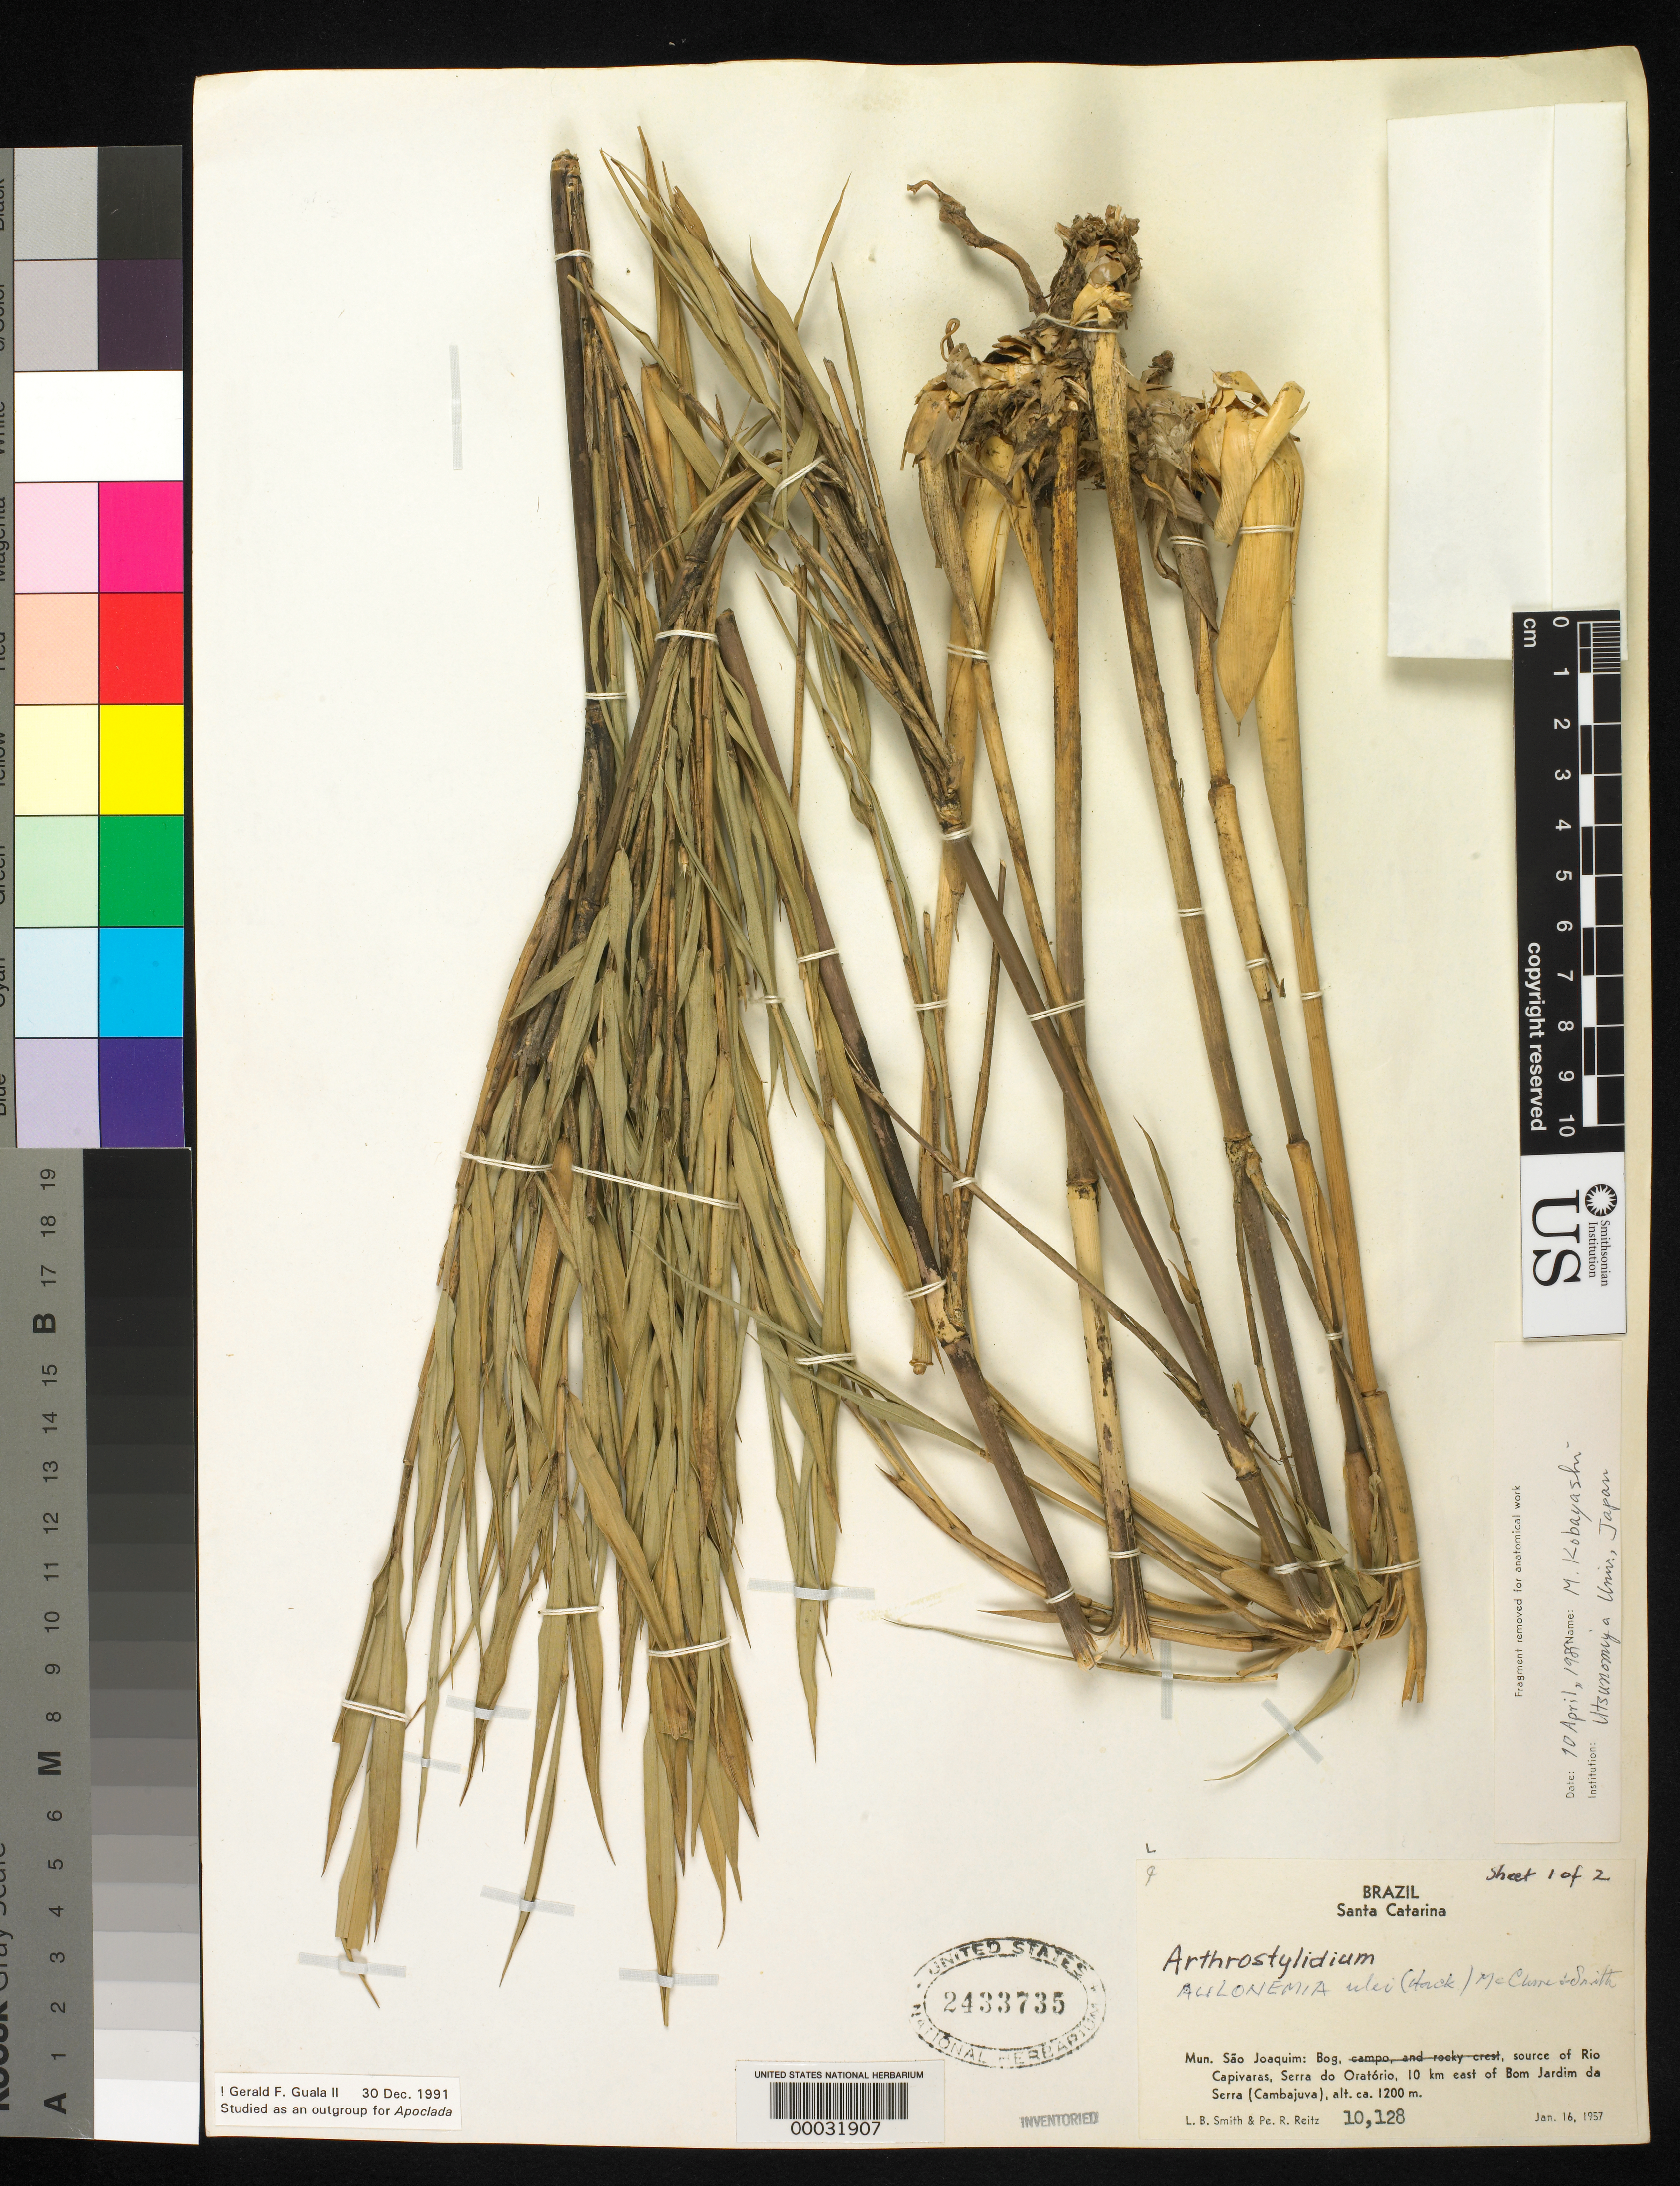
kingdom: Plantae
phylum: Tracheophyta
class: Liliopsida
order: Poales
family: Poaceae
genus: Cambajuva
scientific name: Cambajuva ulei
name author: (Hack.) P.L. Viana & et al.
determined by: Judziewicz, E. J.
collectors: L. Smith & R. Reitz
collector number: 10128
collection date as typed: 16 Jan 1957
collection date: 1957-01-16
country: Brazil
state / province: Santa Catarina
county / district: São Joaquim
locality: Rio capivaras, serra do oratorio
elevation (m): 1200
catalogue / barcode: US 2433735